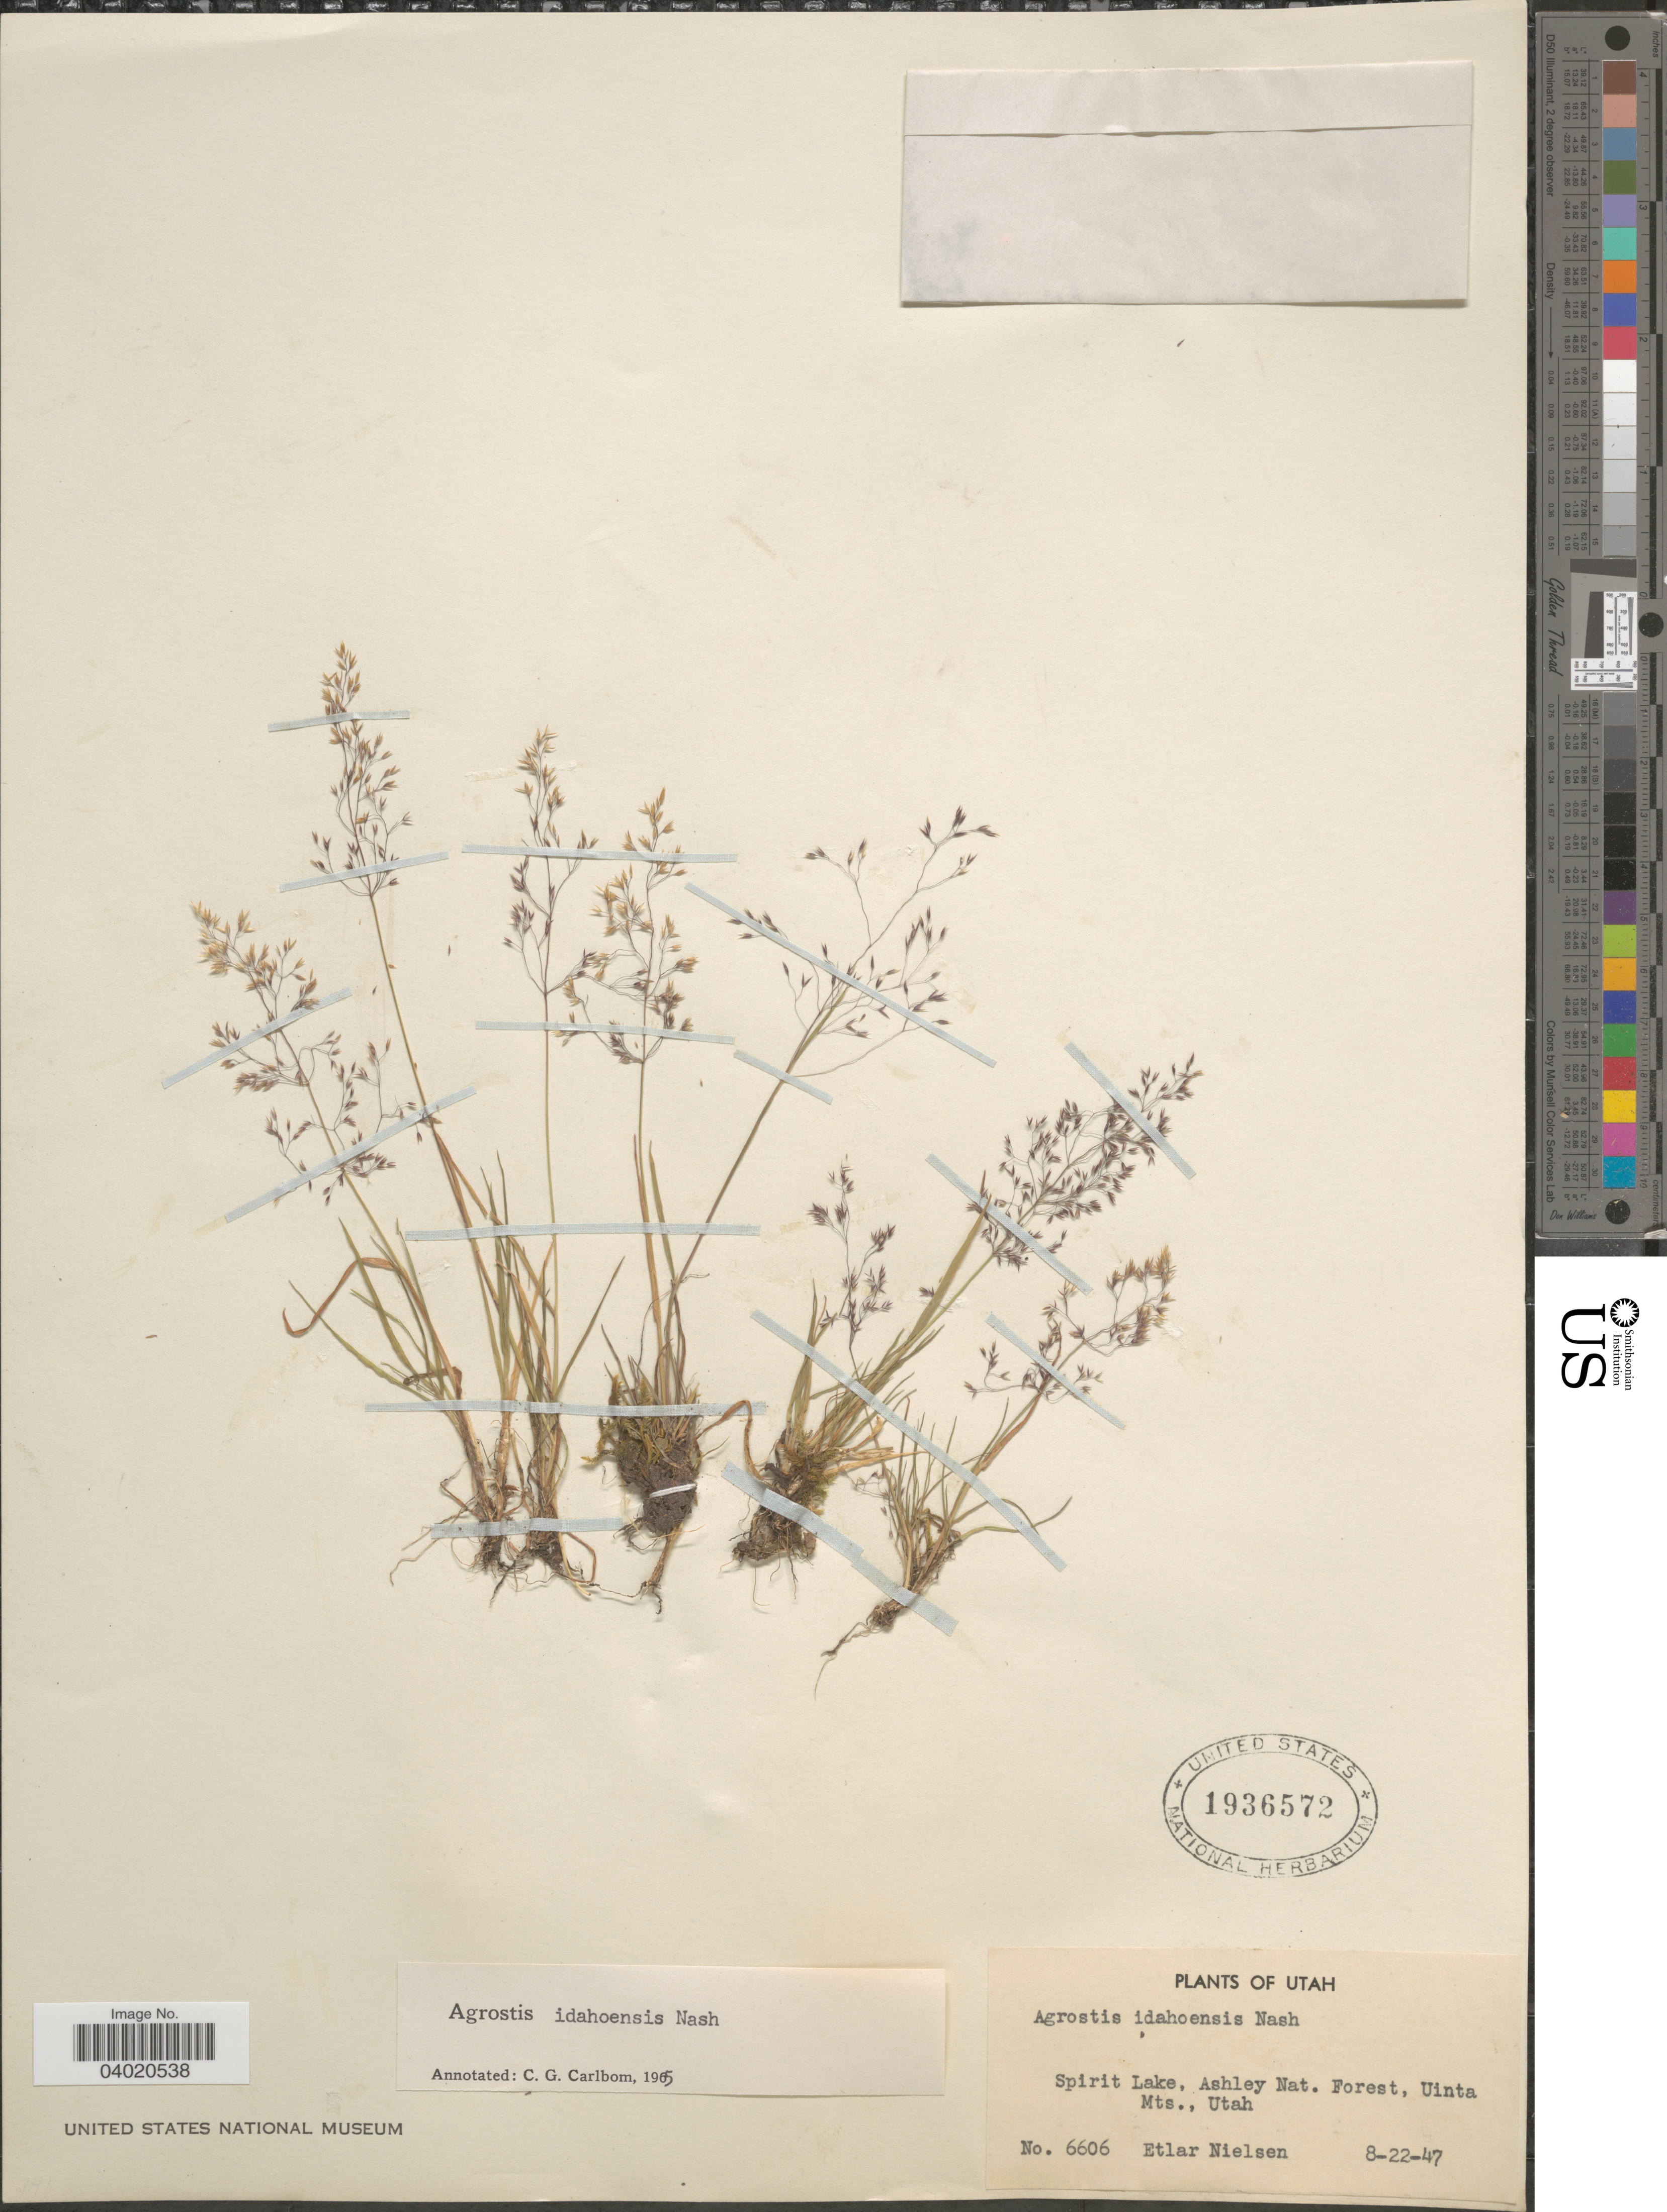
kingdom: Plantae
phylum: Tracheophyta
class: Liliopsida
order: Poales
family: Poaceae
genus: Agrostis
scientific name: Agrostis idahoensis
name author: Nash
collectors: E. Nielsen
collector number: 6606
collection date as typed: Transcribed d/m/y: 22/8/47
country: United States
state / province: Utah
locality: Spirit Lake, Ashley Nat. Forest, Uinta Mts.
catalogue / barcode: US 1936572